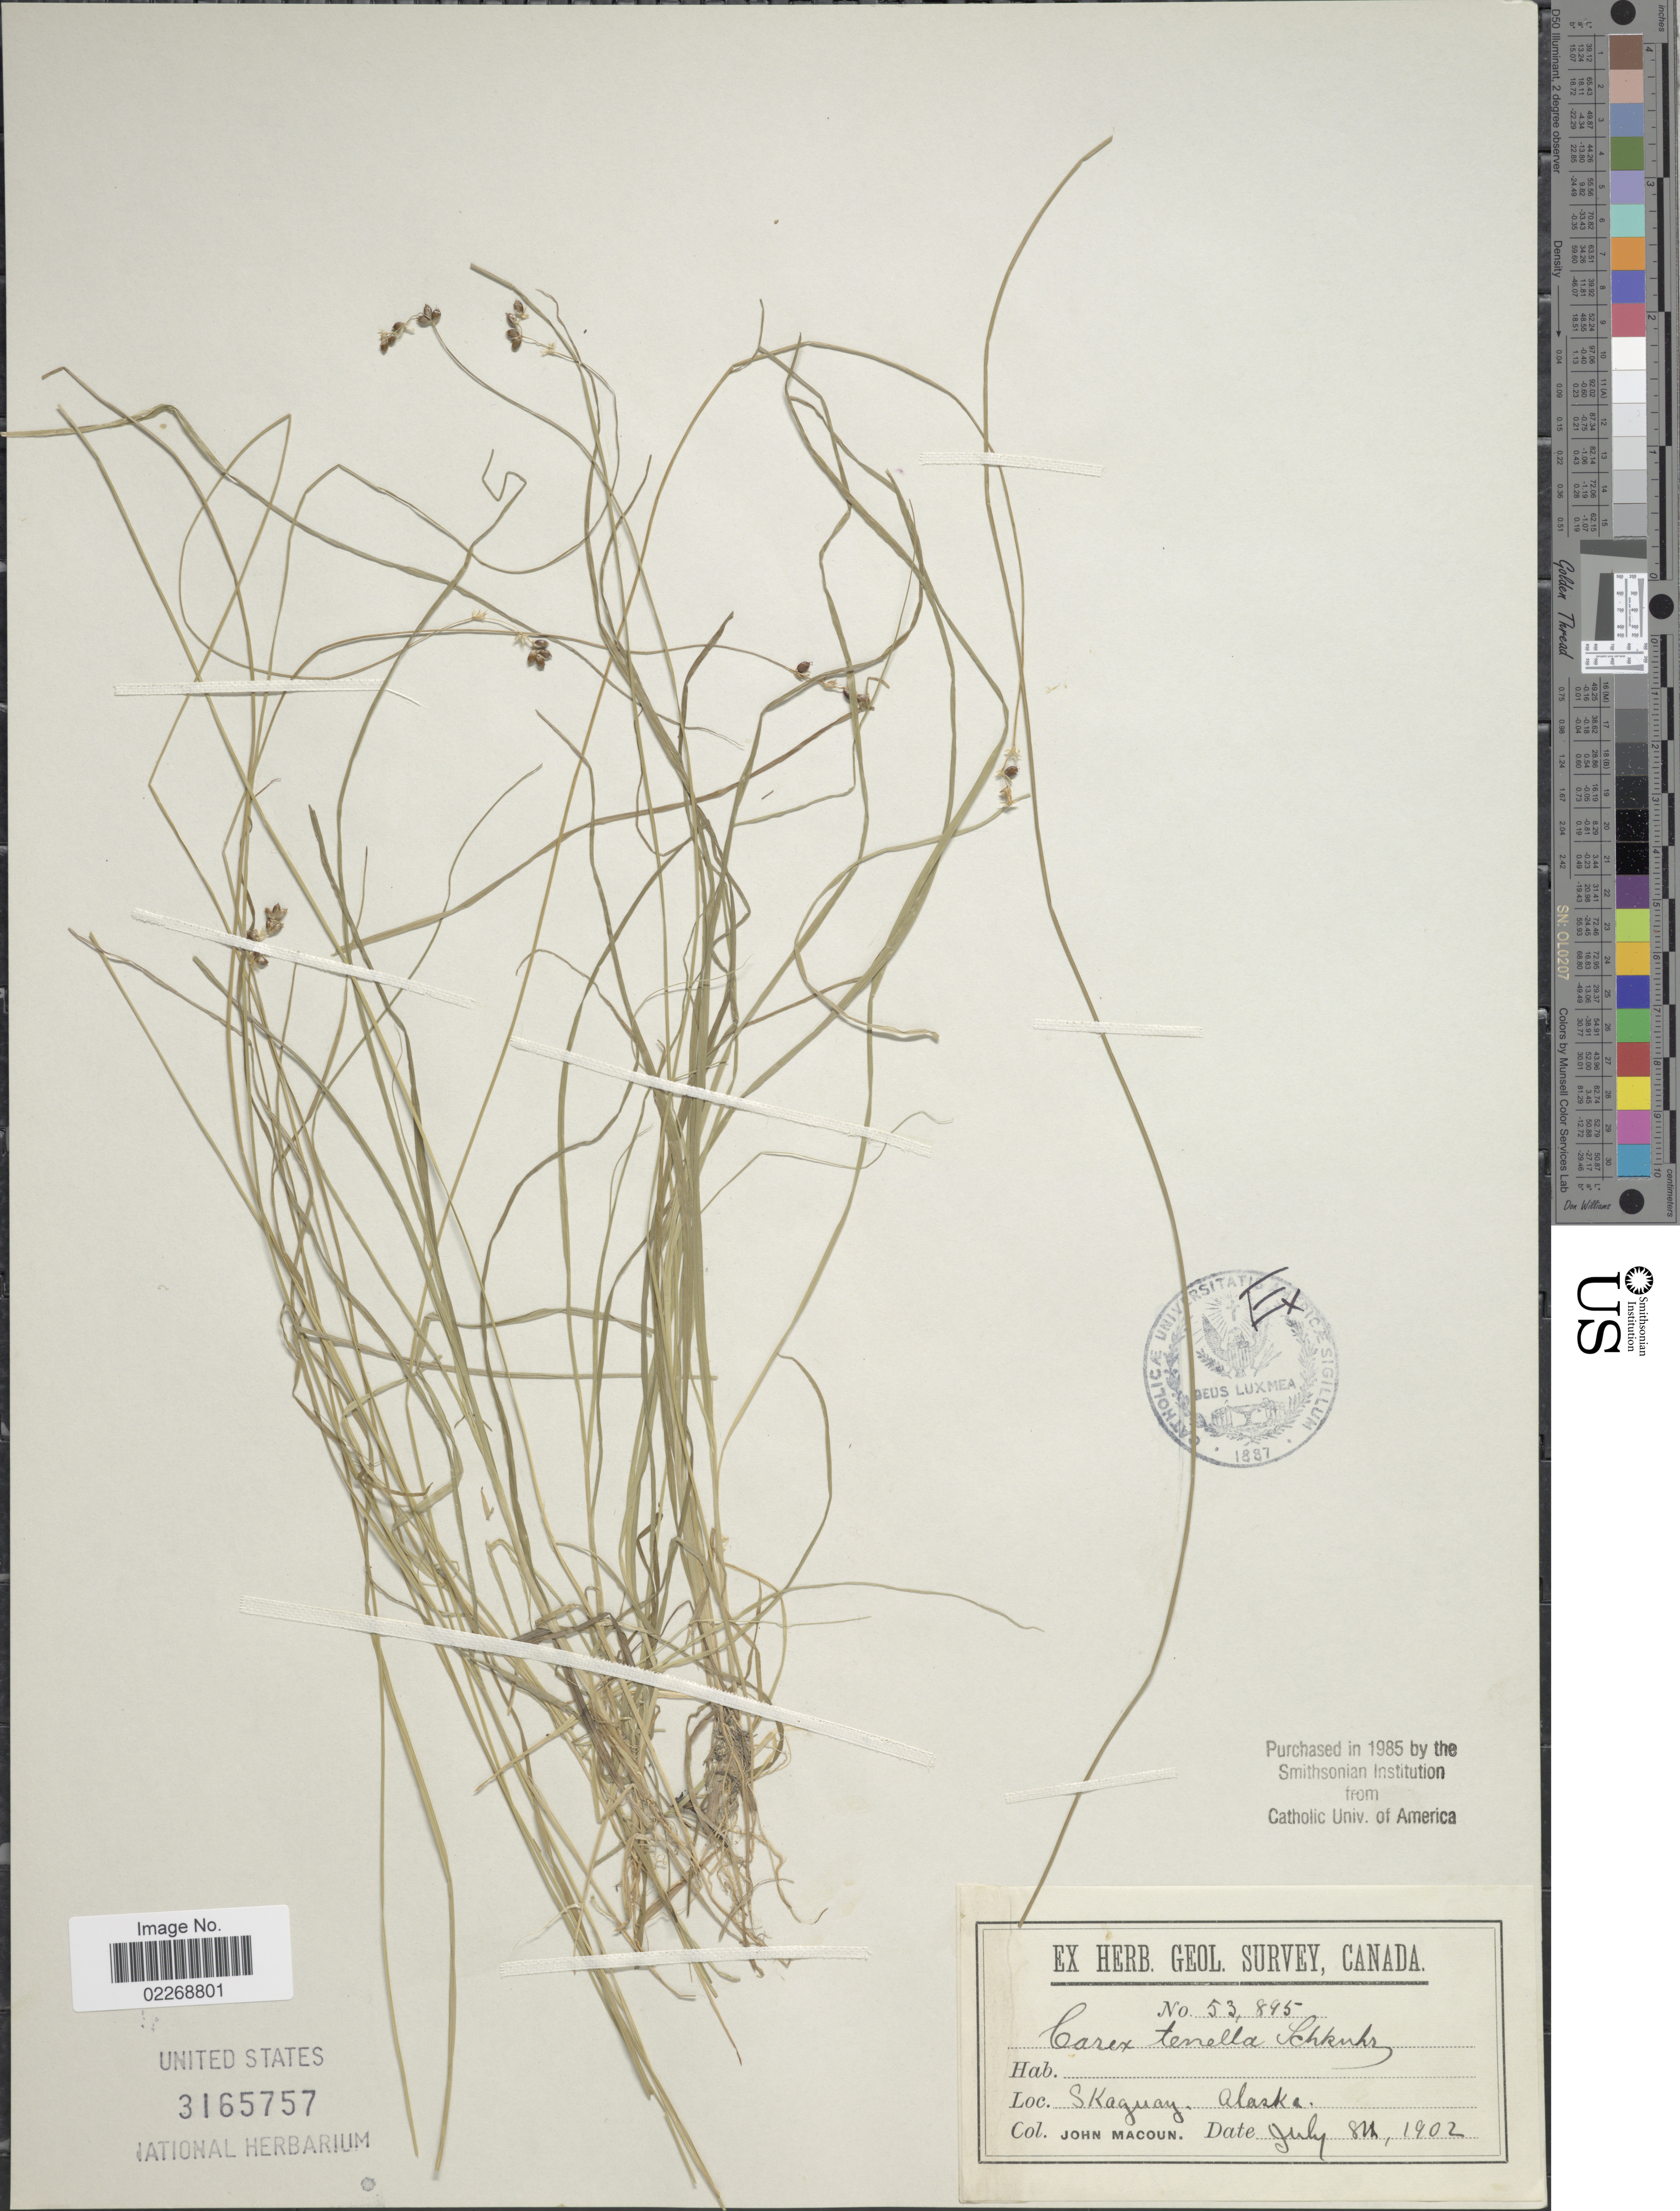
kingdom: Plantae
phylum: Tracheophyta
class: Liliopsida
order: Poales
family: Cyperaceae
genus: Carex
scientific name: Carex disperma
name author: Dewey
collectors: J. Macoun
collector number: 53895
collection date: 1902-07-08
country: United States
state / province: Alaska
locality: Skaguay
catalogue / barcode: US 3165757